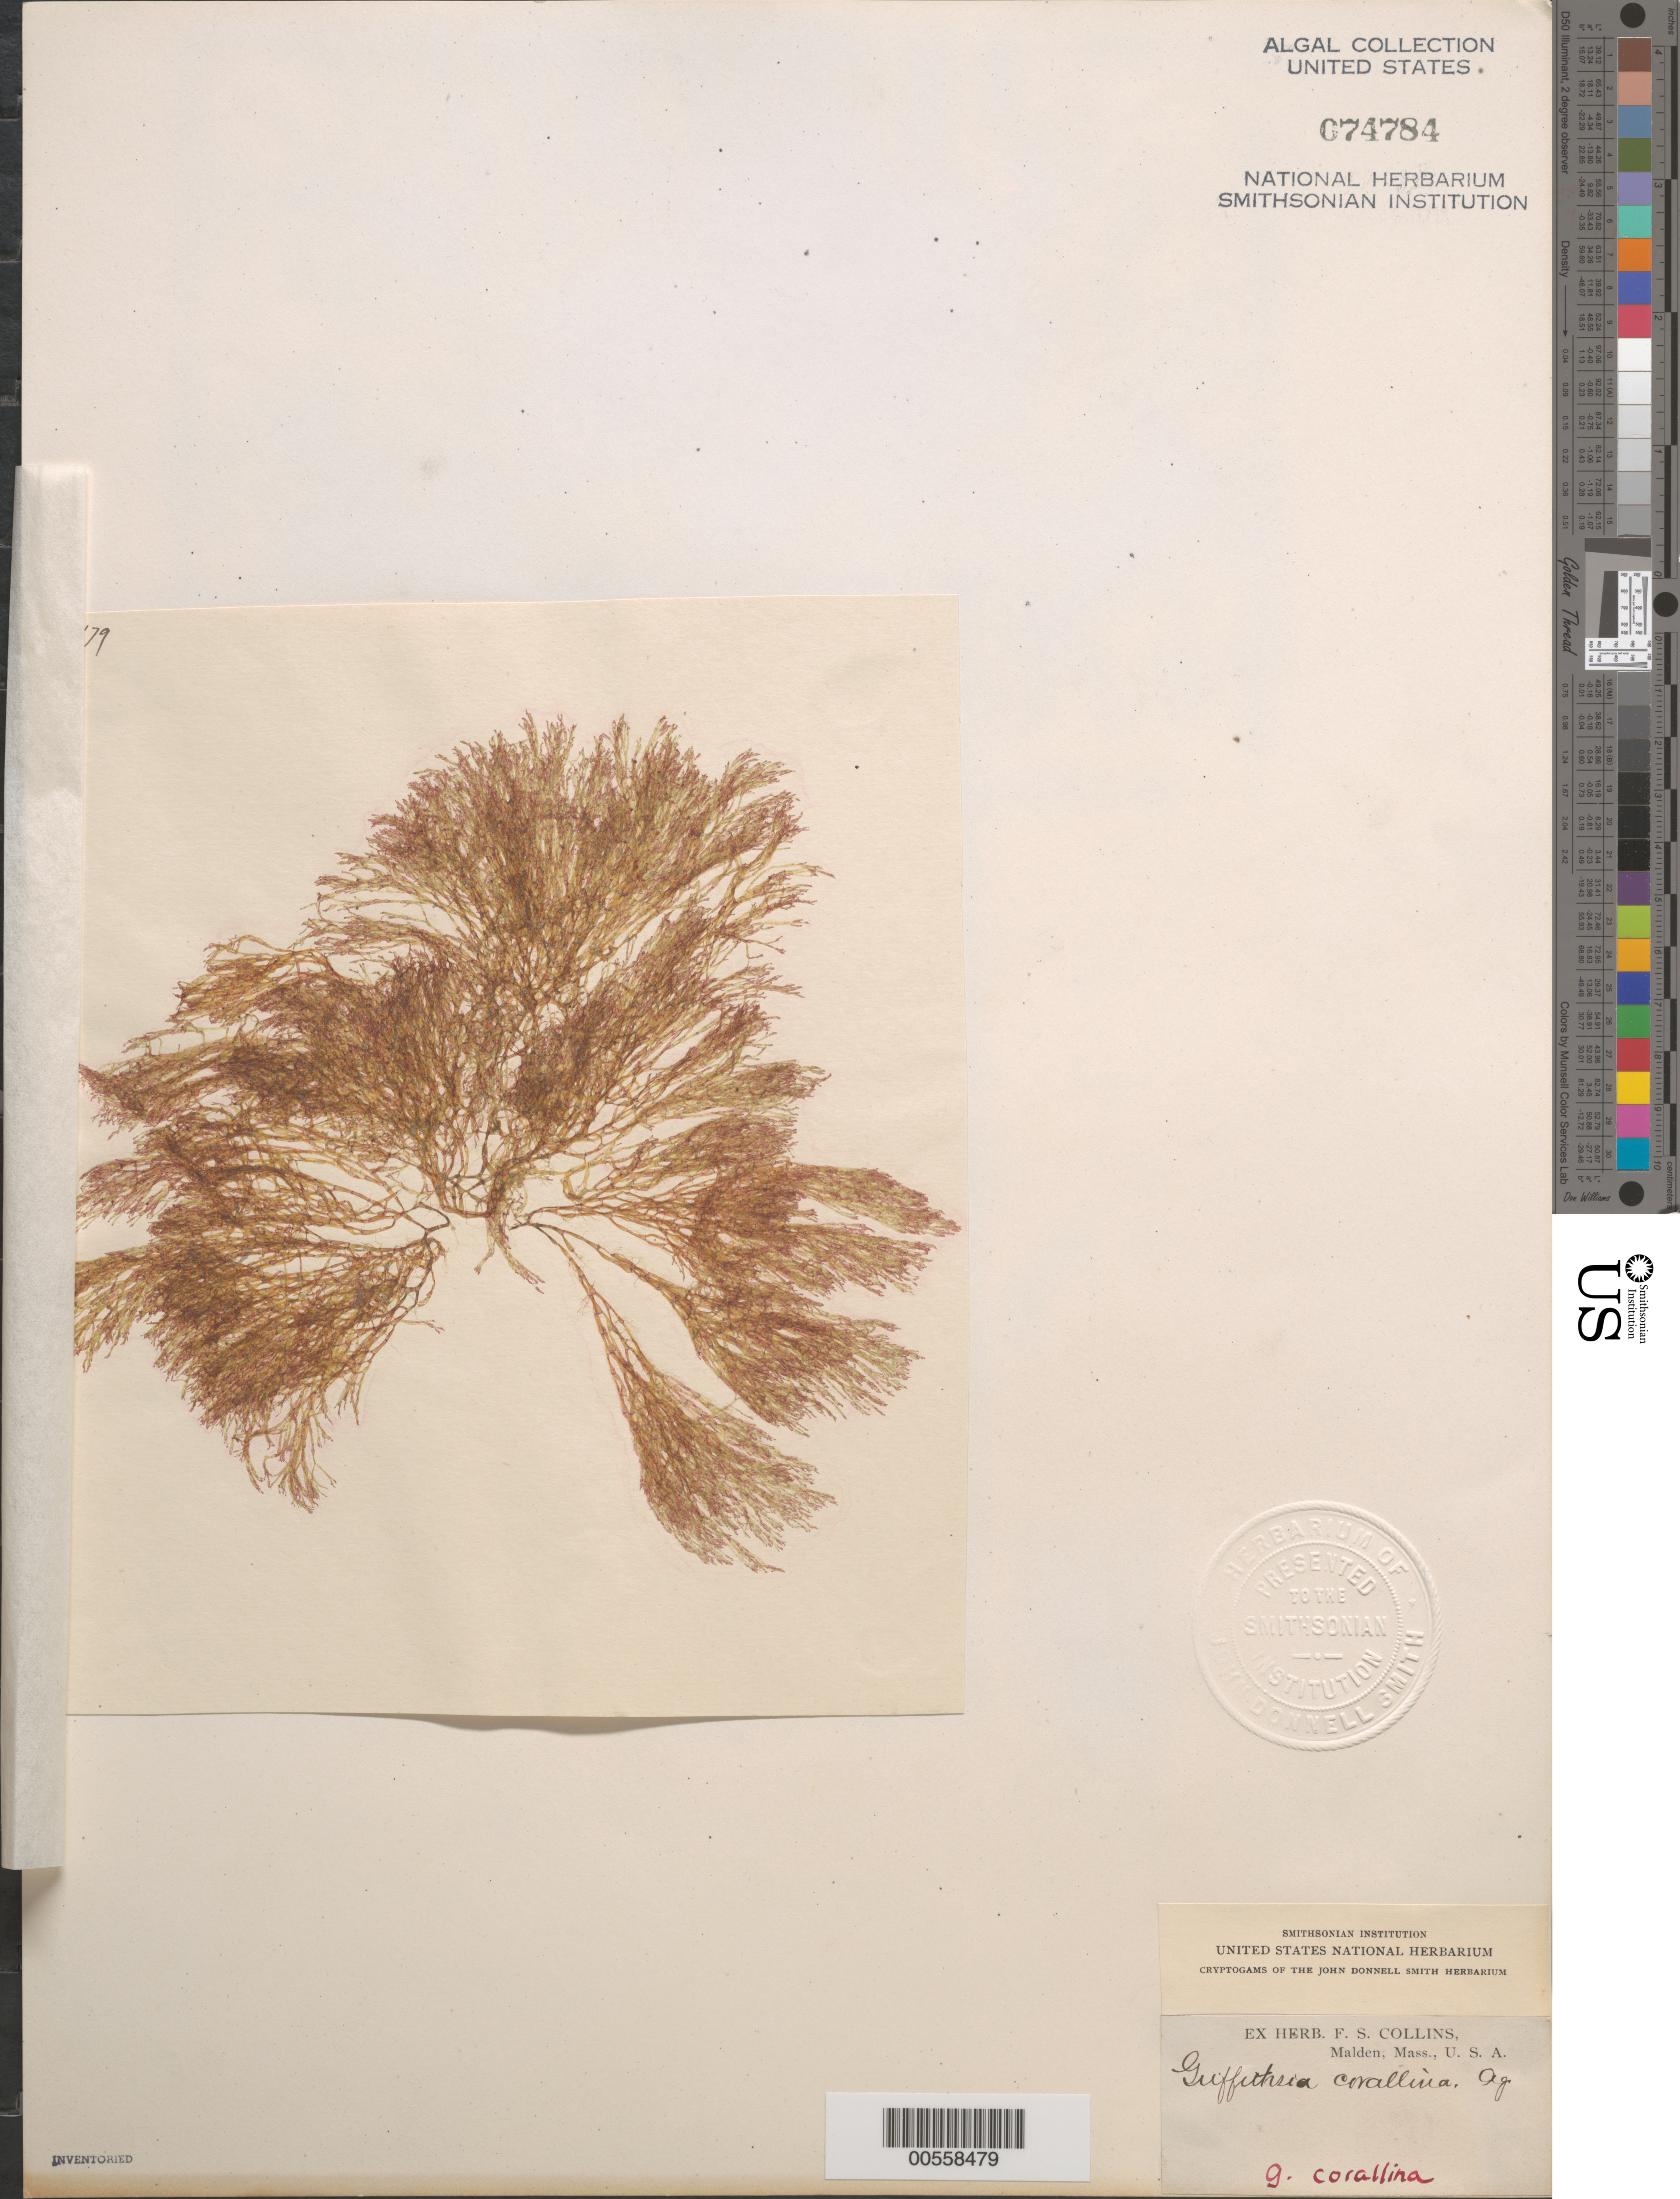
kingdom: Plantae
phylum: Rhodophyta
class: Florideophyceae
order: Ceramiales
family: Wrangeliaceae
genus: Griffithsia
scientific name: Griffithsia corallinoides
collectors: F. Collins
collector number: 179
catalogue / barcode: US 74784